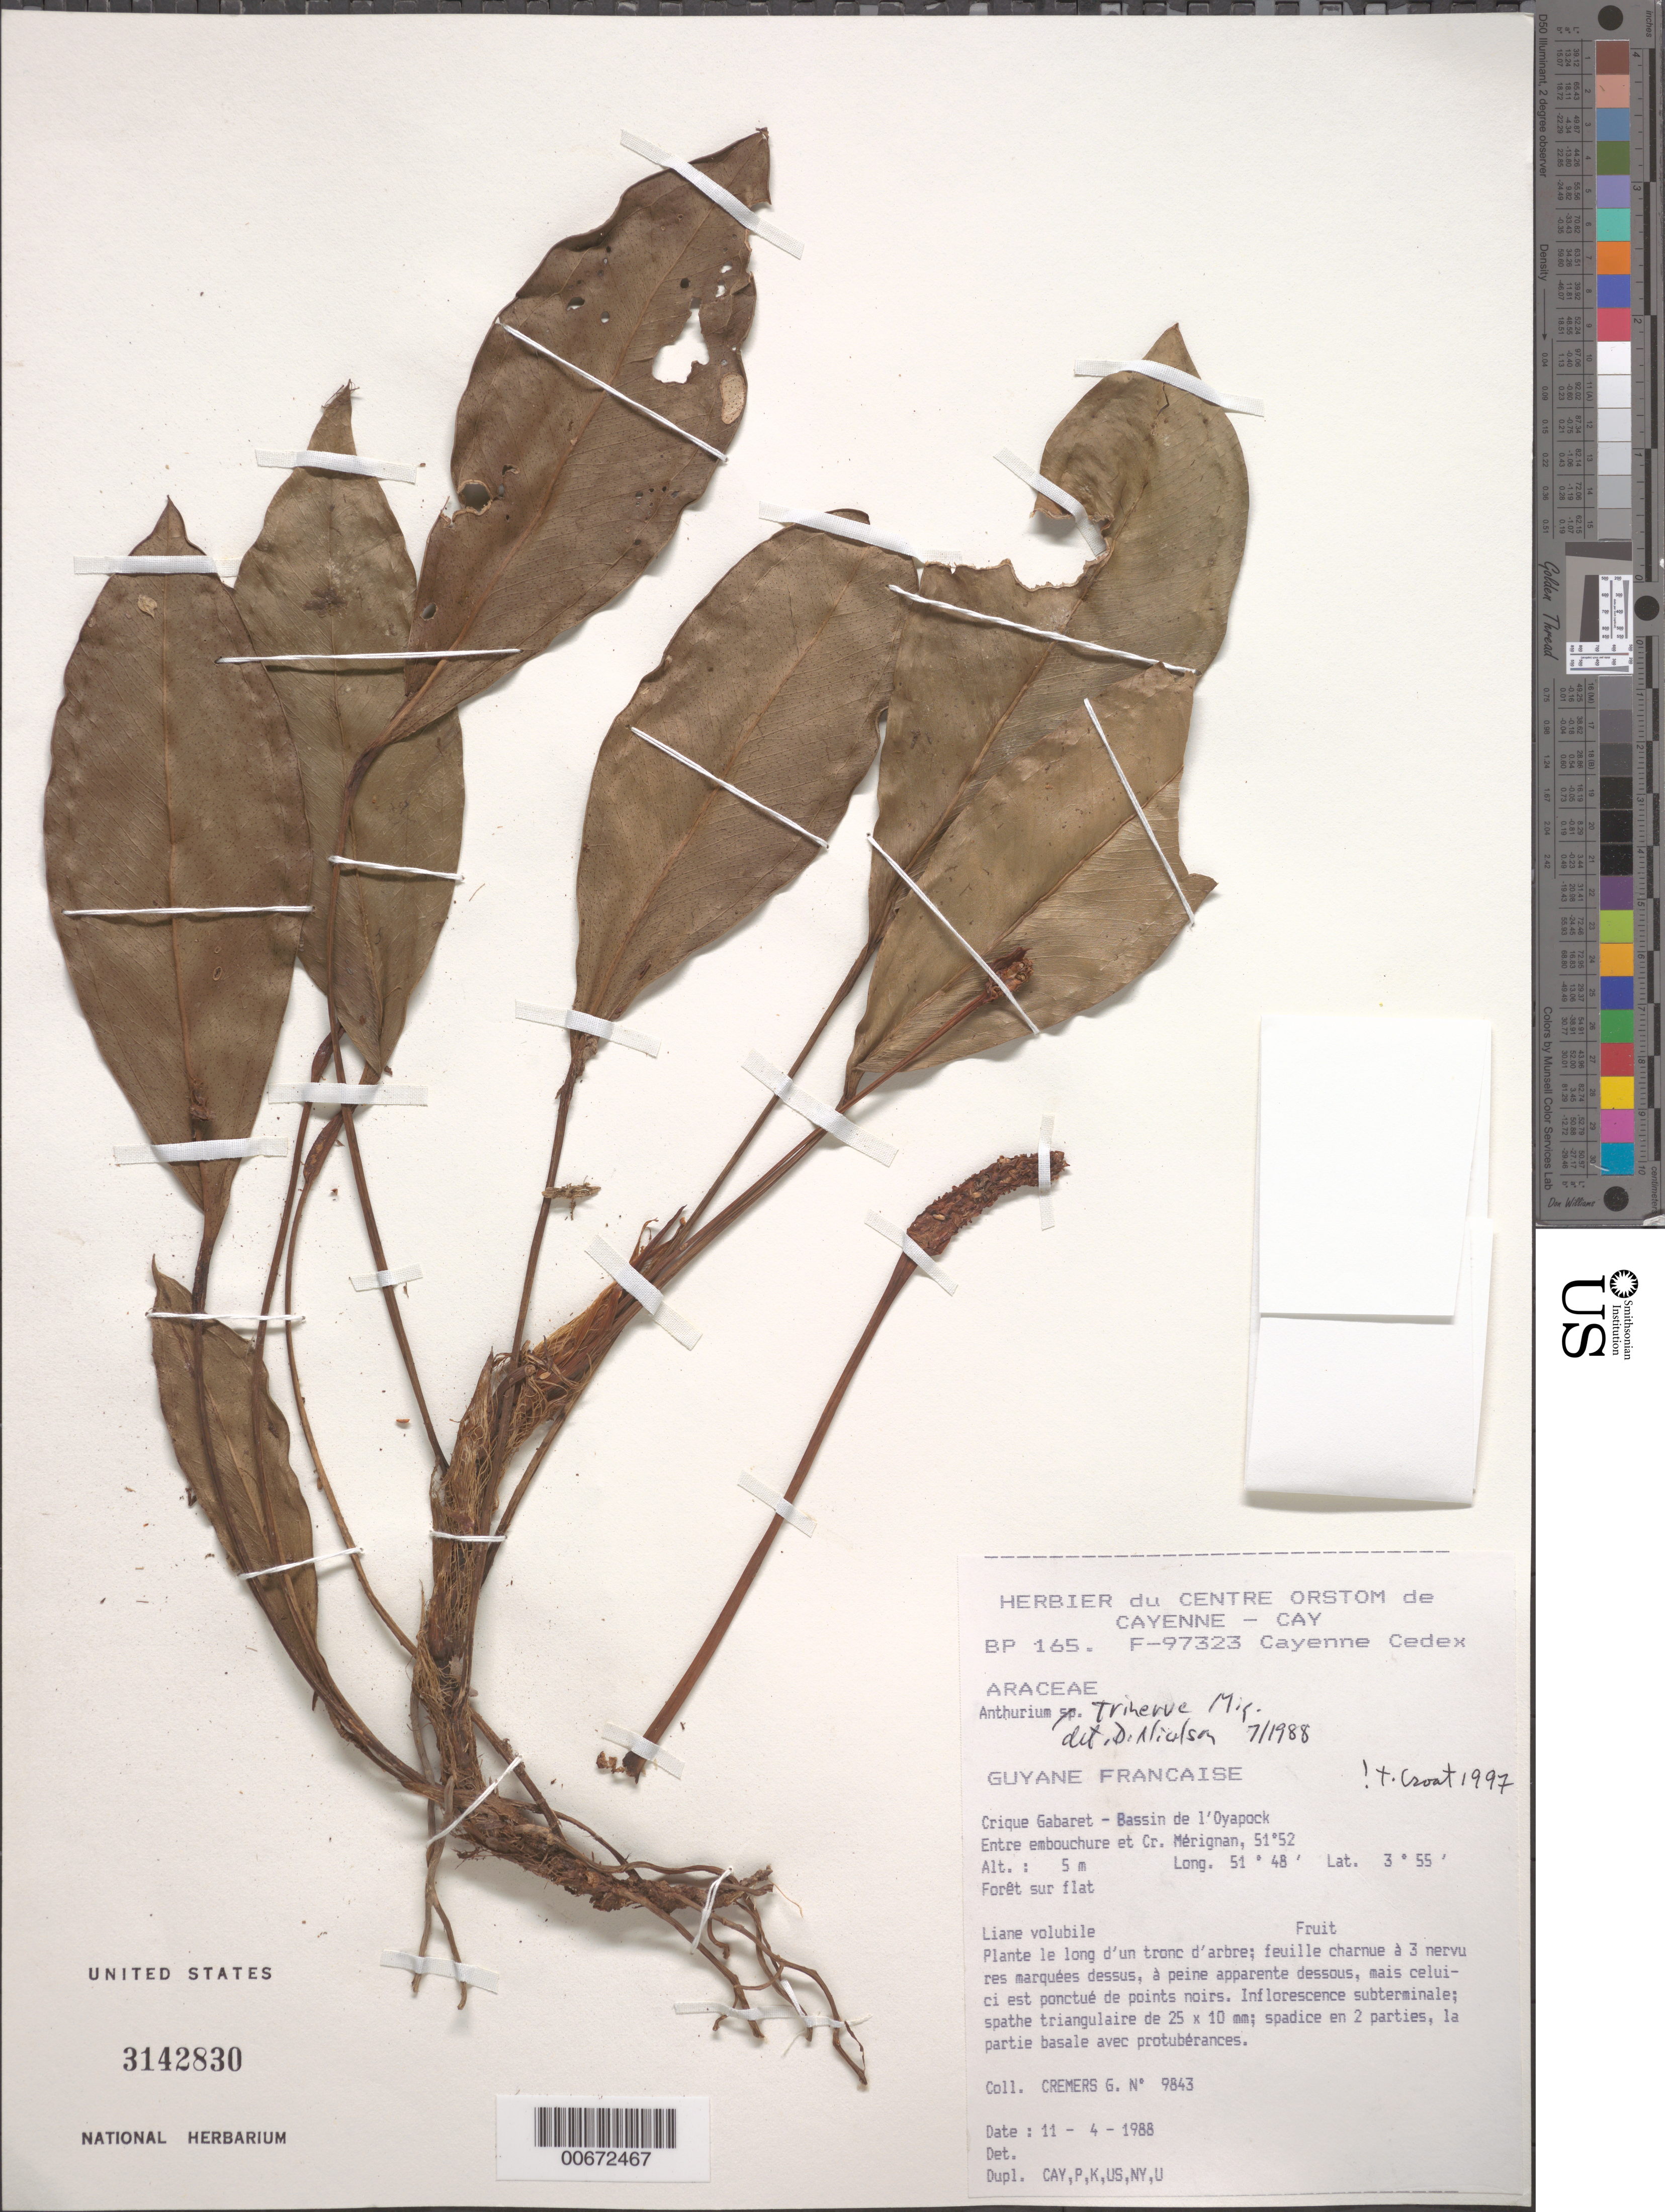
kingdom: Plantae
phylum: Tracheophyta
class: Liliopsida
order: Alismatales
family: Araceae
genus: Anthurium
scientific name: Anthurium trinervium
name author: Miq.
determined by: Nicolson, Dan H.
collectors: G. Cremers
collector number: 9843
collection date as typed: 11-Apr-88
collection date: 1988-04-11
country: French Guiana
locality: Crique Gabaret, Bassin de l'Oyapock, entre embouchure et Cr. Mérignan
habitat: Forest on flatland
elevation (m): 5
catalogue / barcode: US 3142830